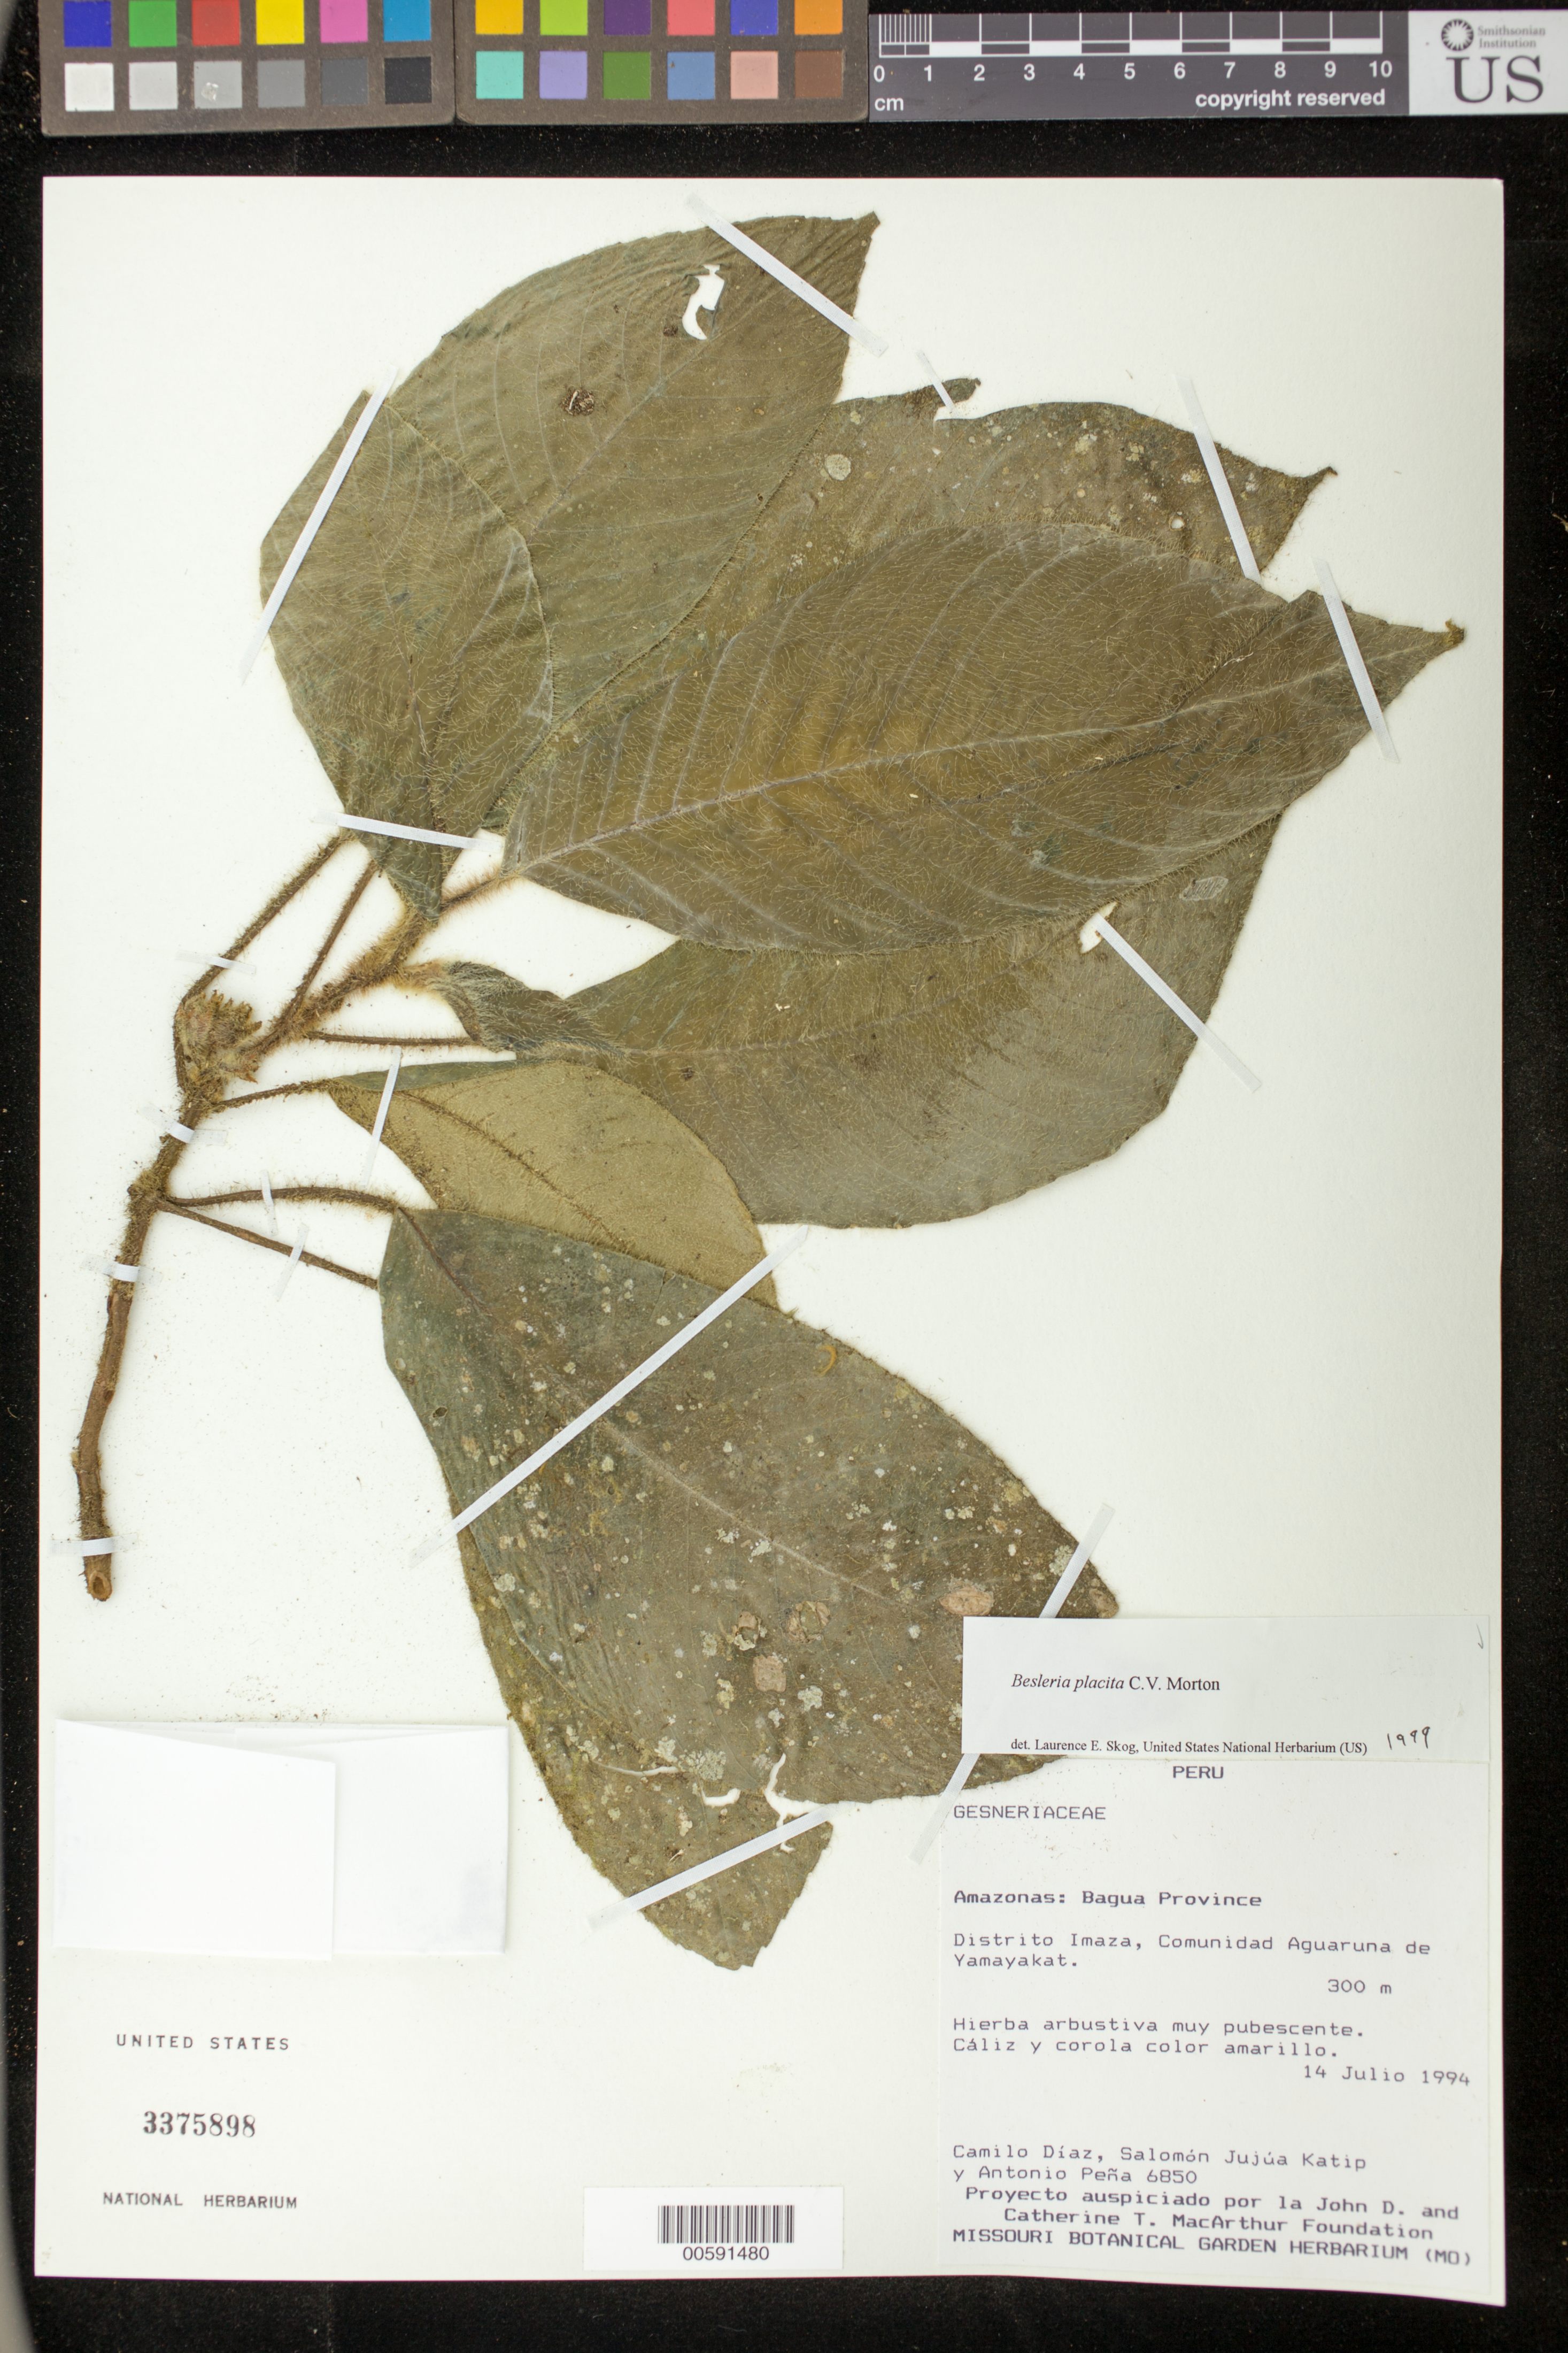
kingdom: Plantae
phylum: Tracheophyta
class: Magnoliopsida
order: Lamiales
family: Gesneriaceae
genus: Besleria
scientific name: Besleria placita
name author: C.V. Morton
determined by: Skog, Laurence E.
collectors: C. Díaz S., S. Jujúa Katip & A. Peña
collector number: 6850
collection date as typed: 14 Jul 1994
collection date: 1994-07-14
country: Peru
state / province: Amazonas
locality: Prov. Bagua; Dtto. Imaza, comunidad Aguaruna de Yamayakat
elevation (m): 300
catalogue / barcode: US 3375898